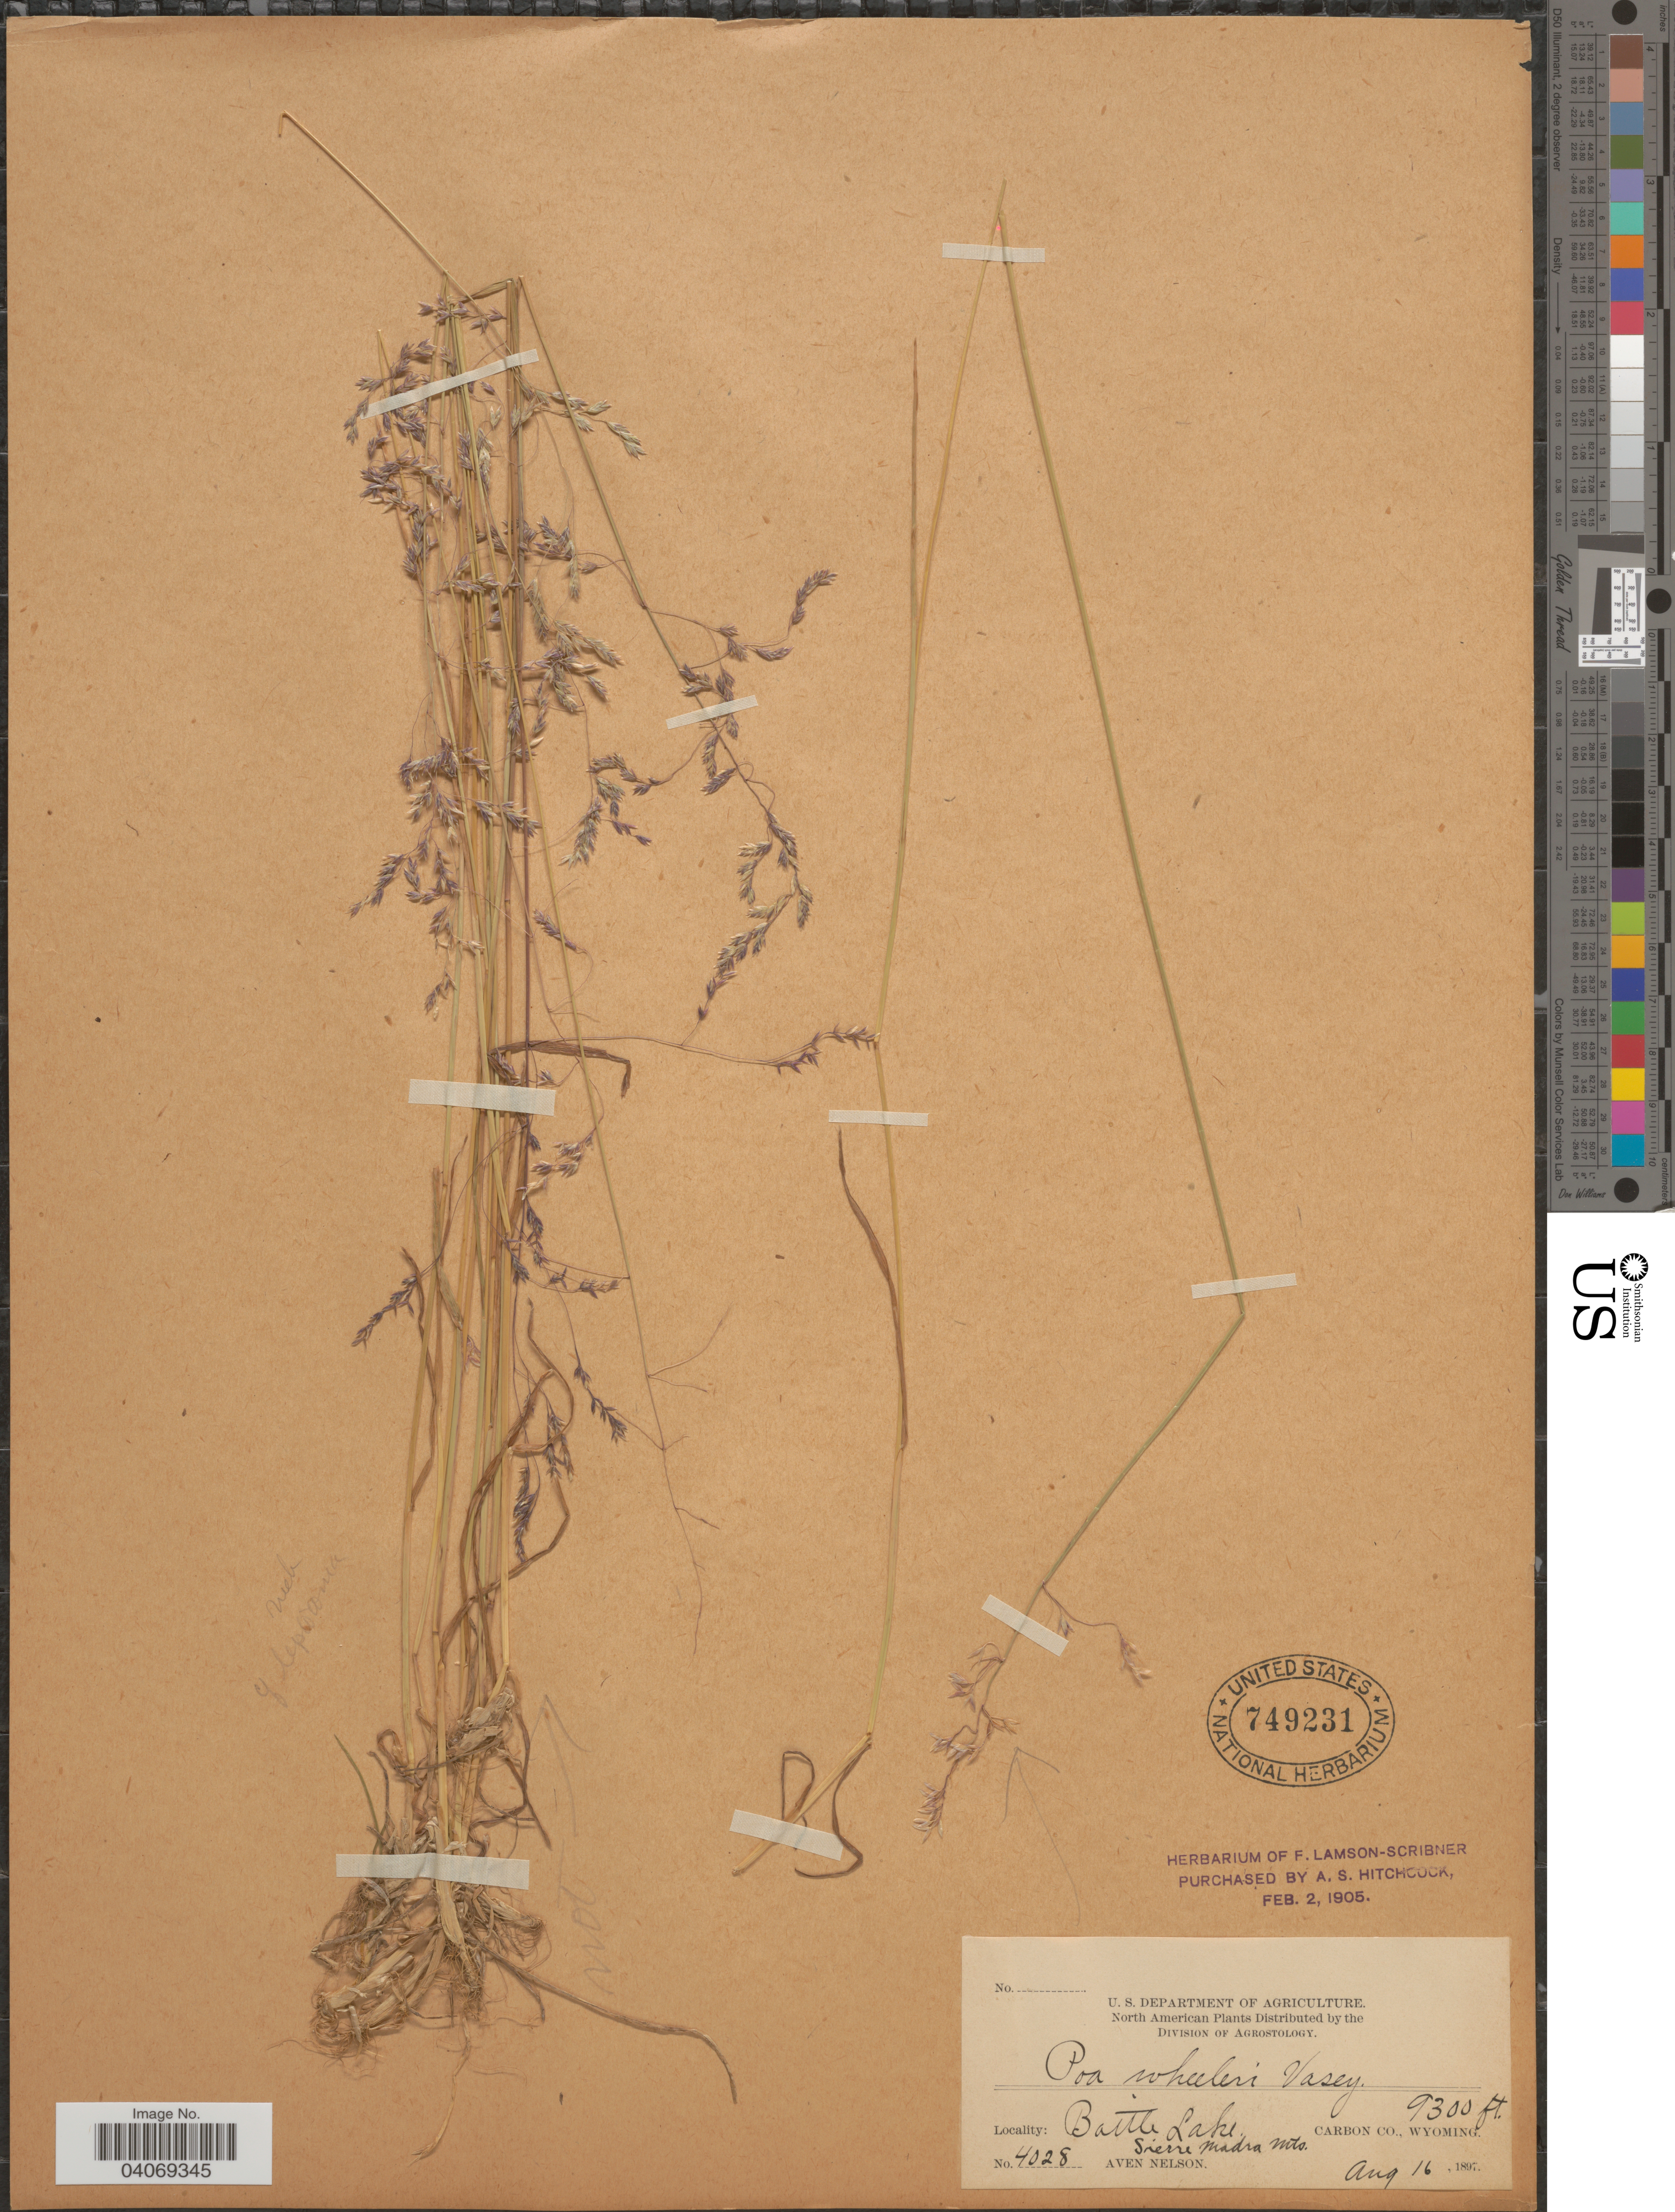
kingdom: Plantae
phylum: Tracheophyta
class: Liliopsida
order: Poales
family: Poaceae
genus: Poa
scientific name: Poa wheeleri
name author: Vasey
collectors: A. Nelson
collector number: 4028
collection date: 1897-08-16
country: United States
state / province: Wyoming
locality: Battle Lake. Sierra Madra Mts. Carbon Co.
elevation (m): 2835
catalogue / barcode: US 749231